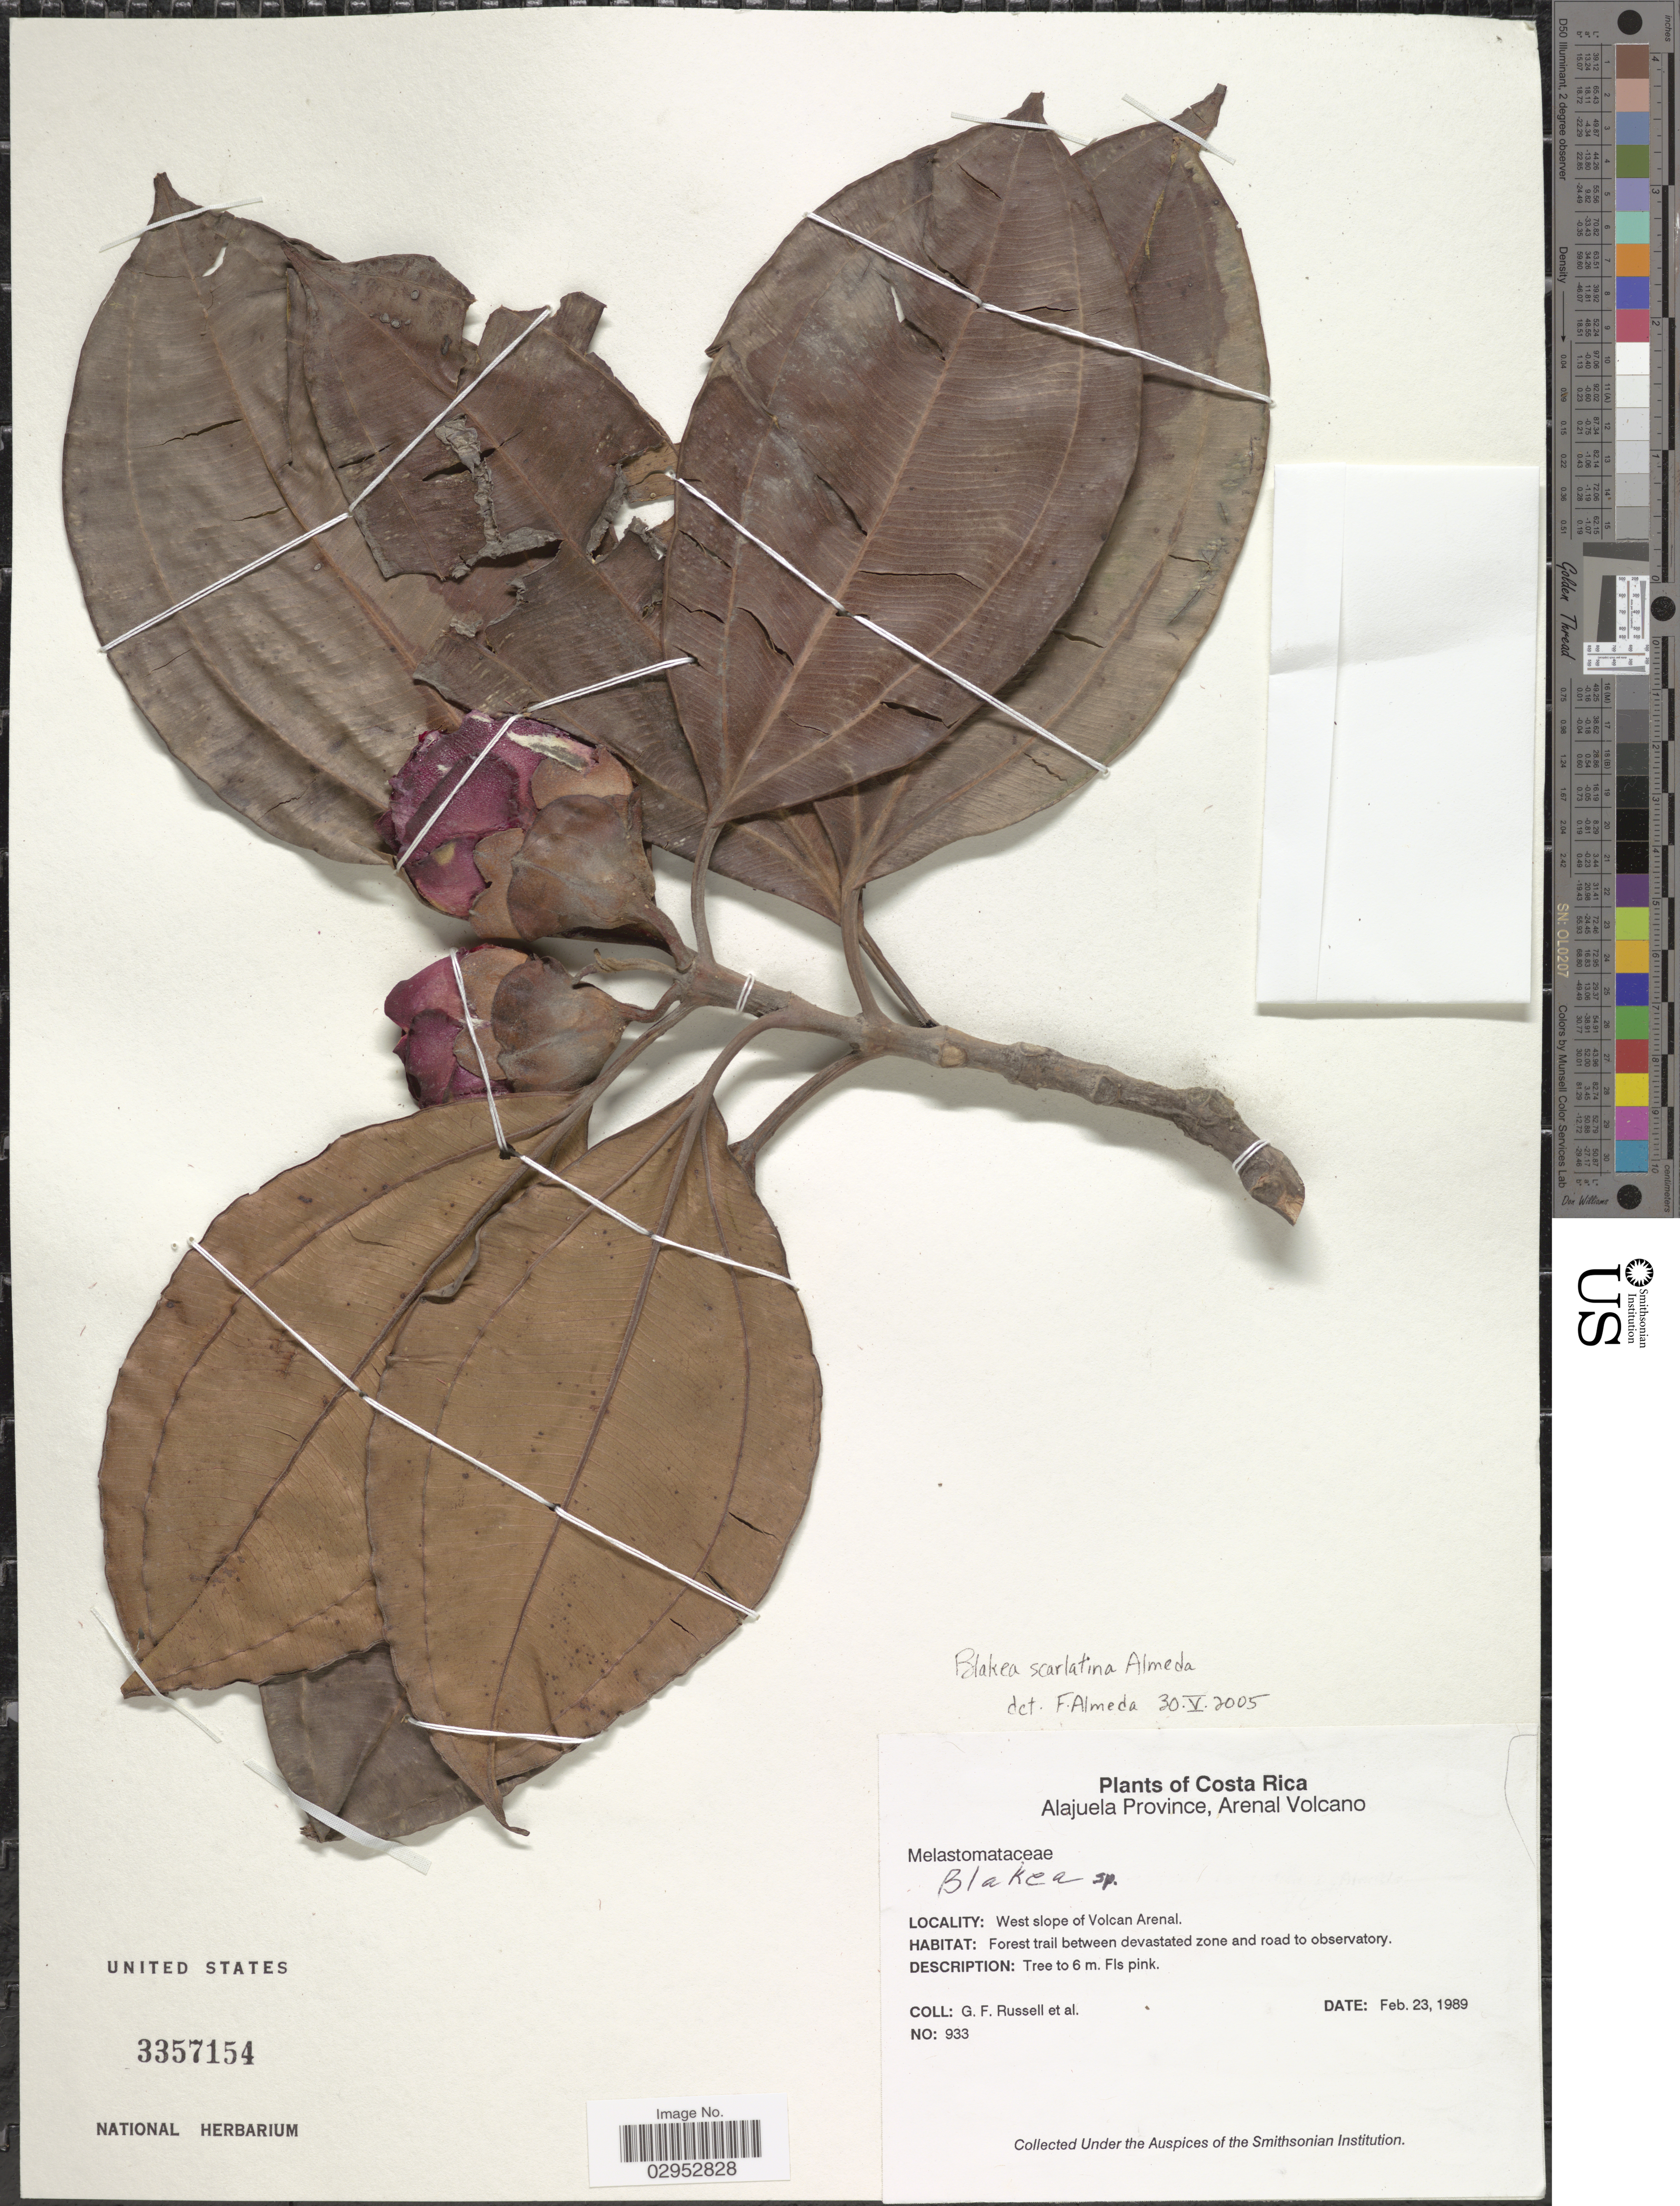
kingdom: Plantae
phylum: Tracheophyta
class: Magnoliopsida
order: Myrtales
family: Melastomataceae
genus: Blakea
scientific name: Blakea scarlatina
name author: Almeda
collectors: G. Russell & et al.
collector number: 933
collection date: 1989-02-23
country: Costa Rica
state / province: Alajuela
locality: Alajuela Province, Arenal Volcano. West slope of Volcan Arenal.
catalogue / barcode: US 3357154